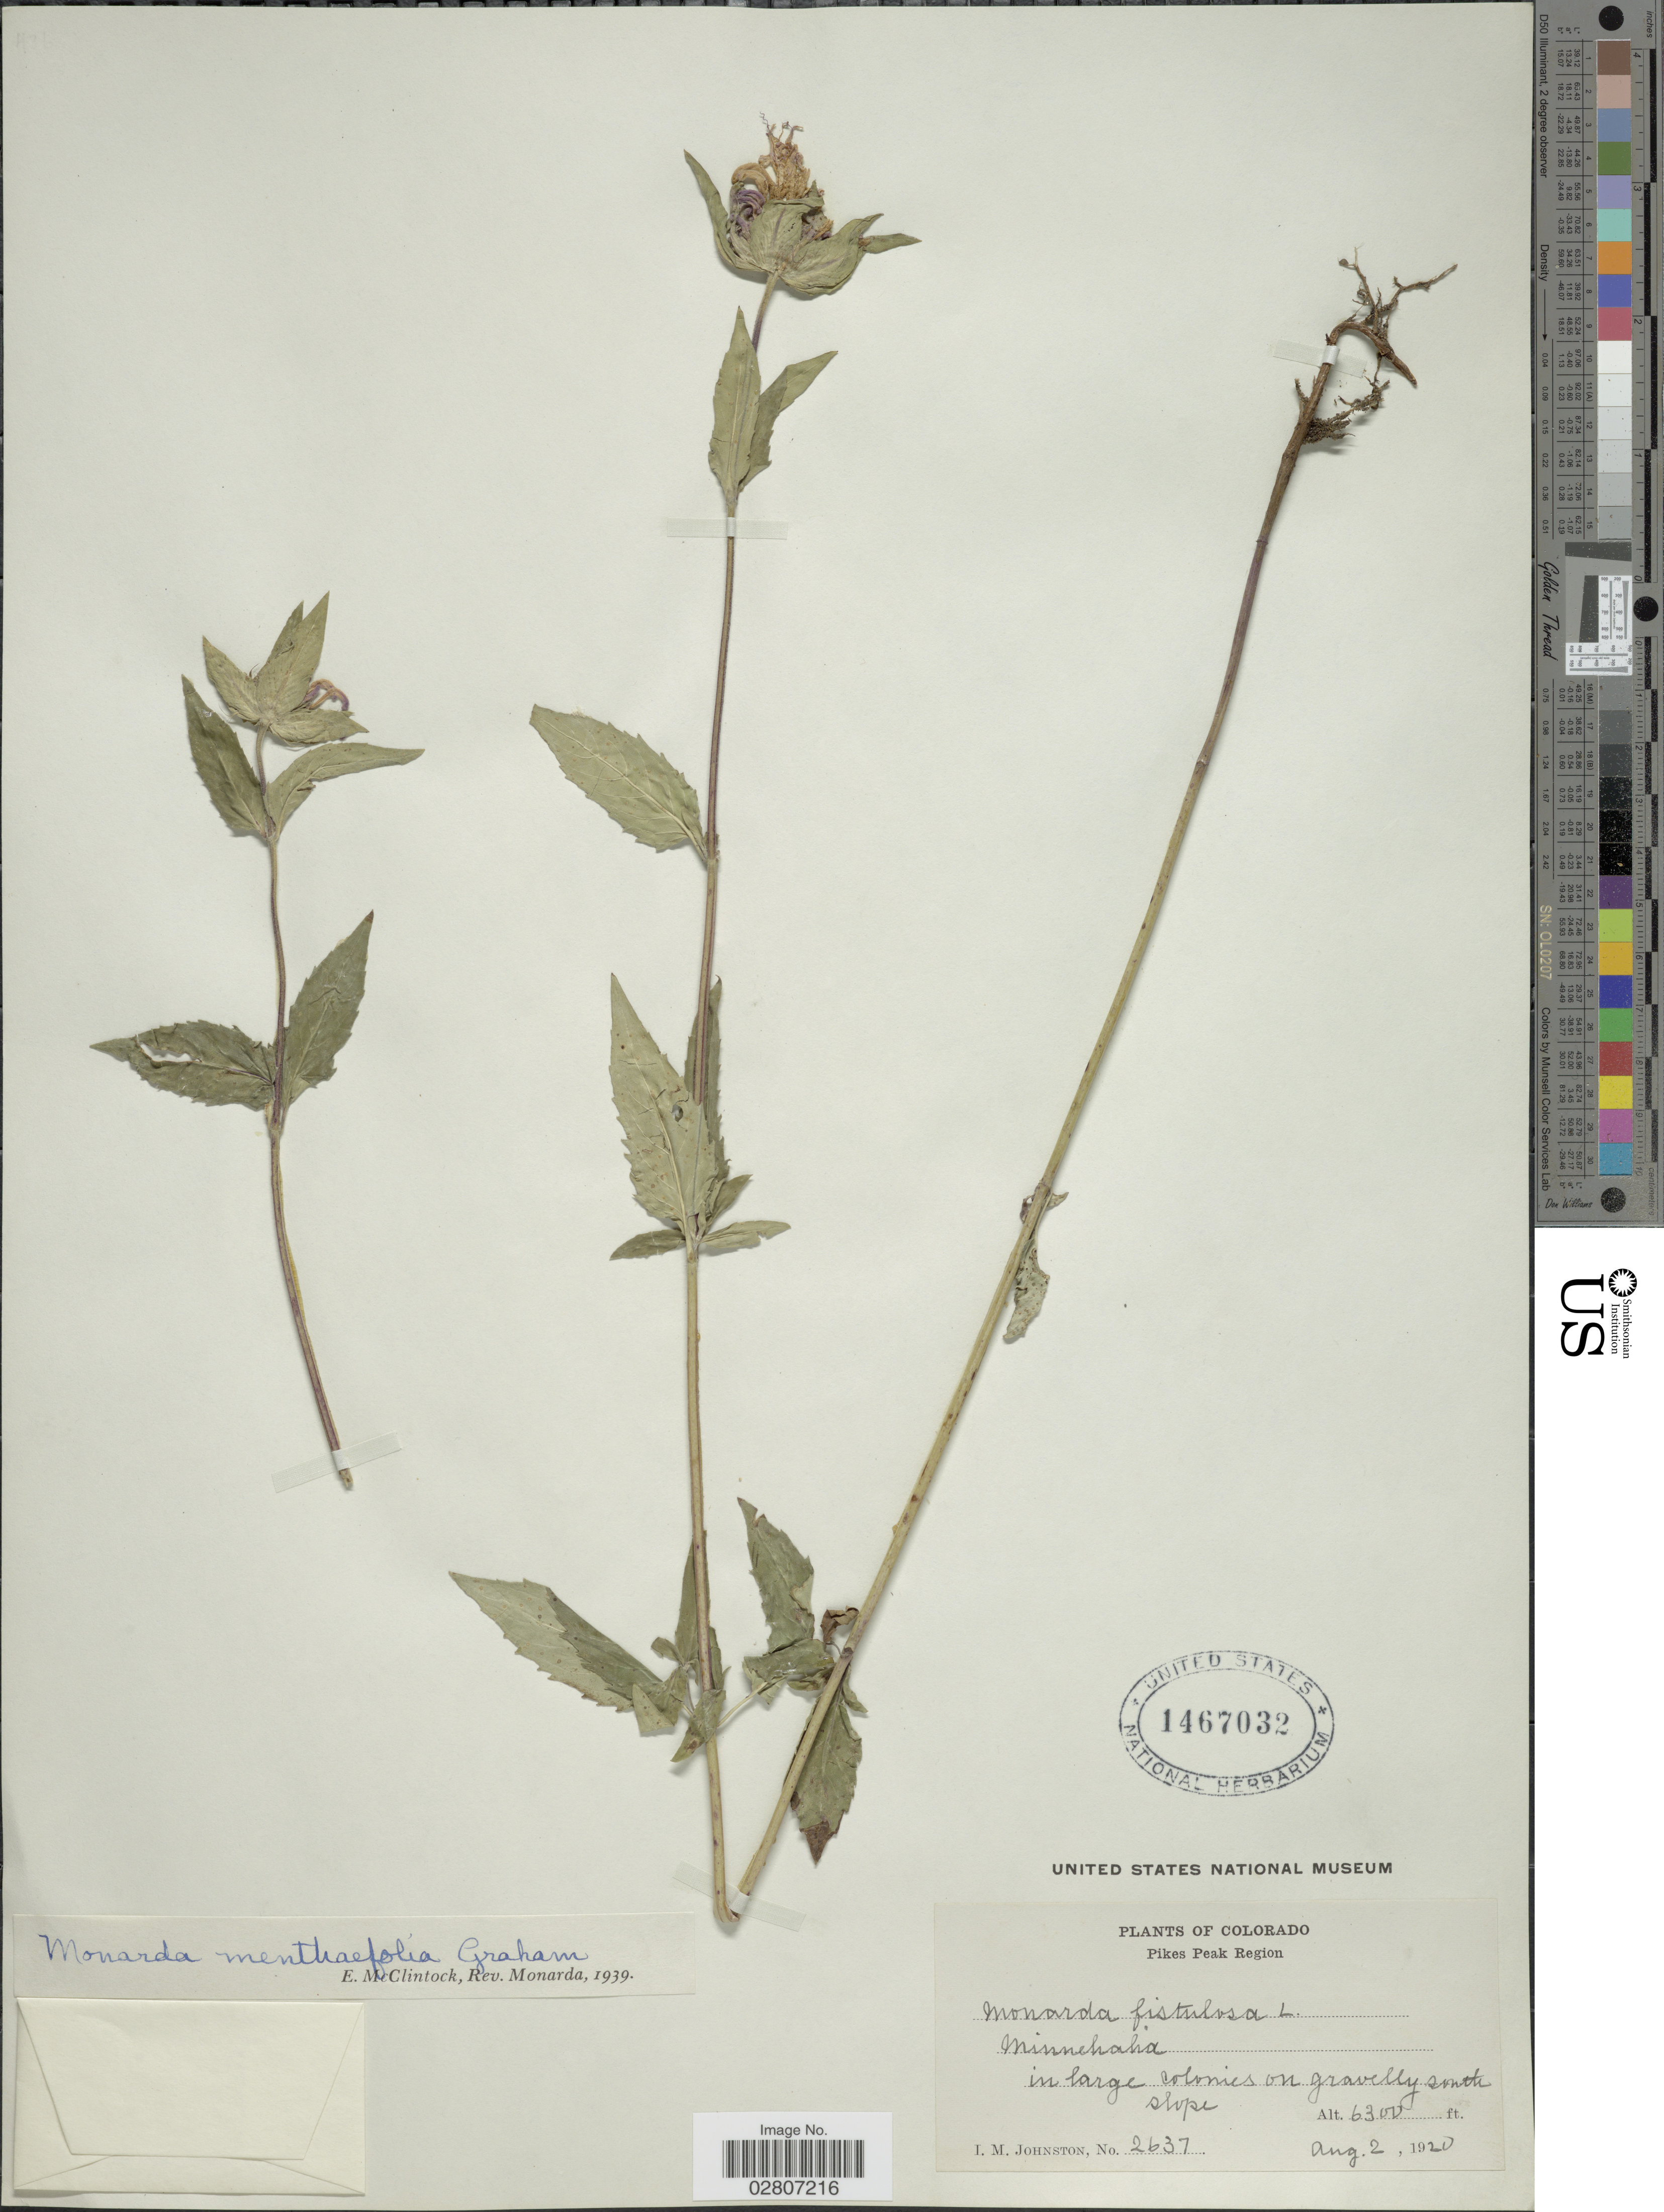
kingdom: Plantae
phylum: Tracheophyta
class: Magnoliopsida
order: Lamiales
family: Lamiaceae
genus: Monarda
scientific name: Monarda fistulosa var. menthifolia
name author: (Graham) Fernald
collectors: I.M. Johnston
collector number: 2637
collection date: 1920-08-02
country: United States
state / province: Colorado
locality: Pikes Peak Region. Minnehaha.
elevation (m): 1920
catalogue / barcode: US 1467032